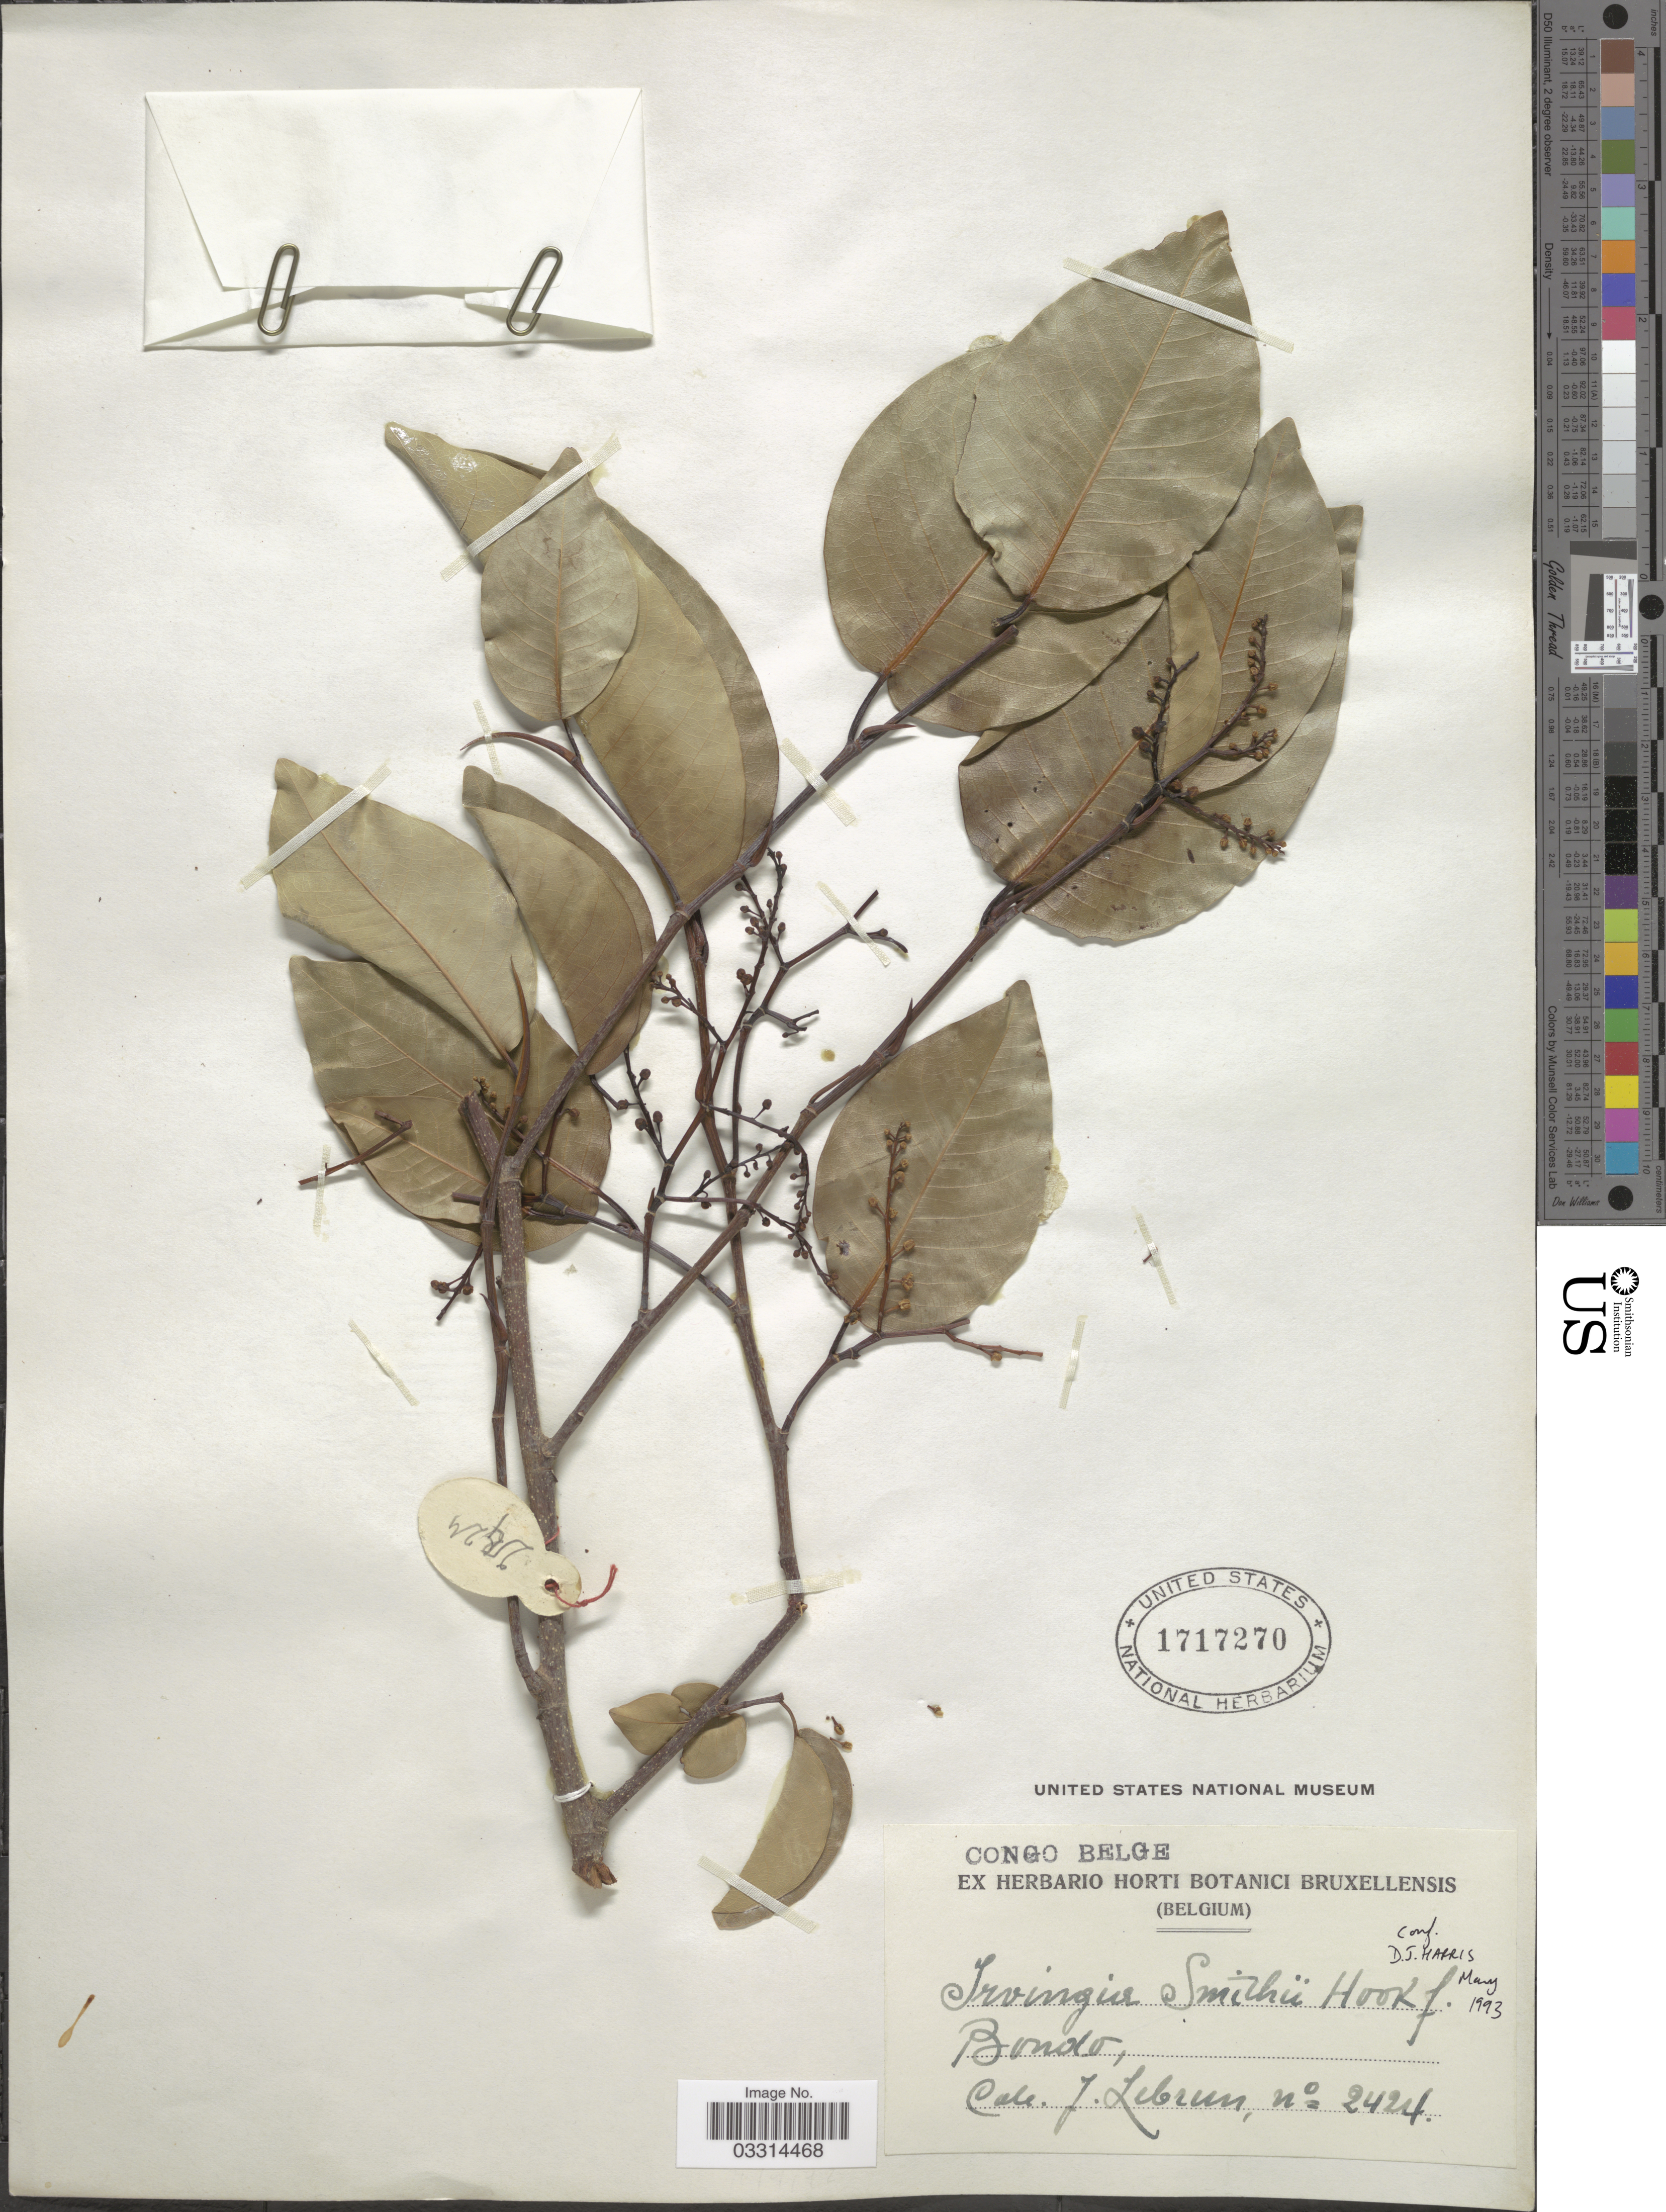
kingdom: Plantae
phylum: Tracheophyta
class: Magnoliopsida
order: Malpighiales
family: Irvingiaceae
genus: Irvingia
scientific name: Irvingia smithii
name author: Hook. f.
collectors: J. A. Lebrun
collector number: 2424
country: Congo, Democratic Republic of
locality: Congo Belge. Bondo.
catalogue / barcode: US 1717270